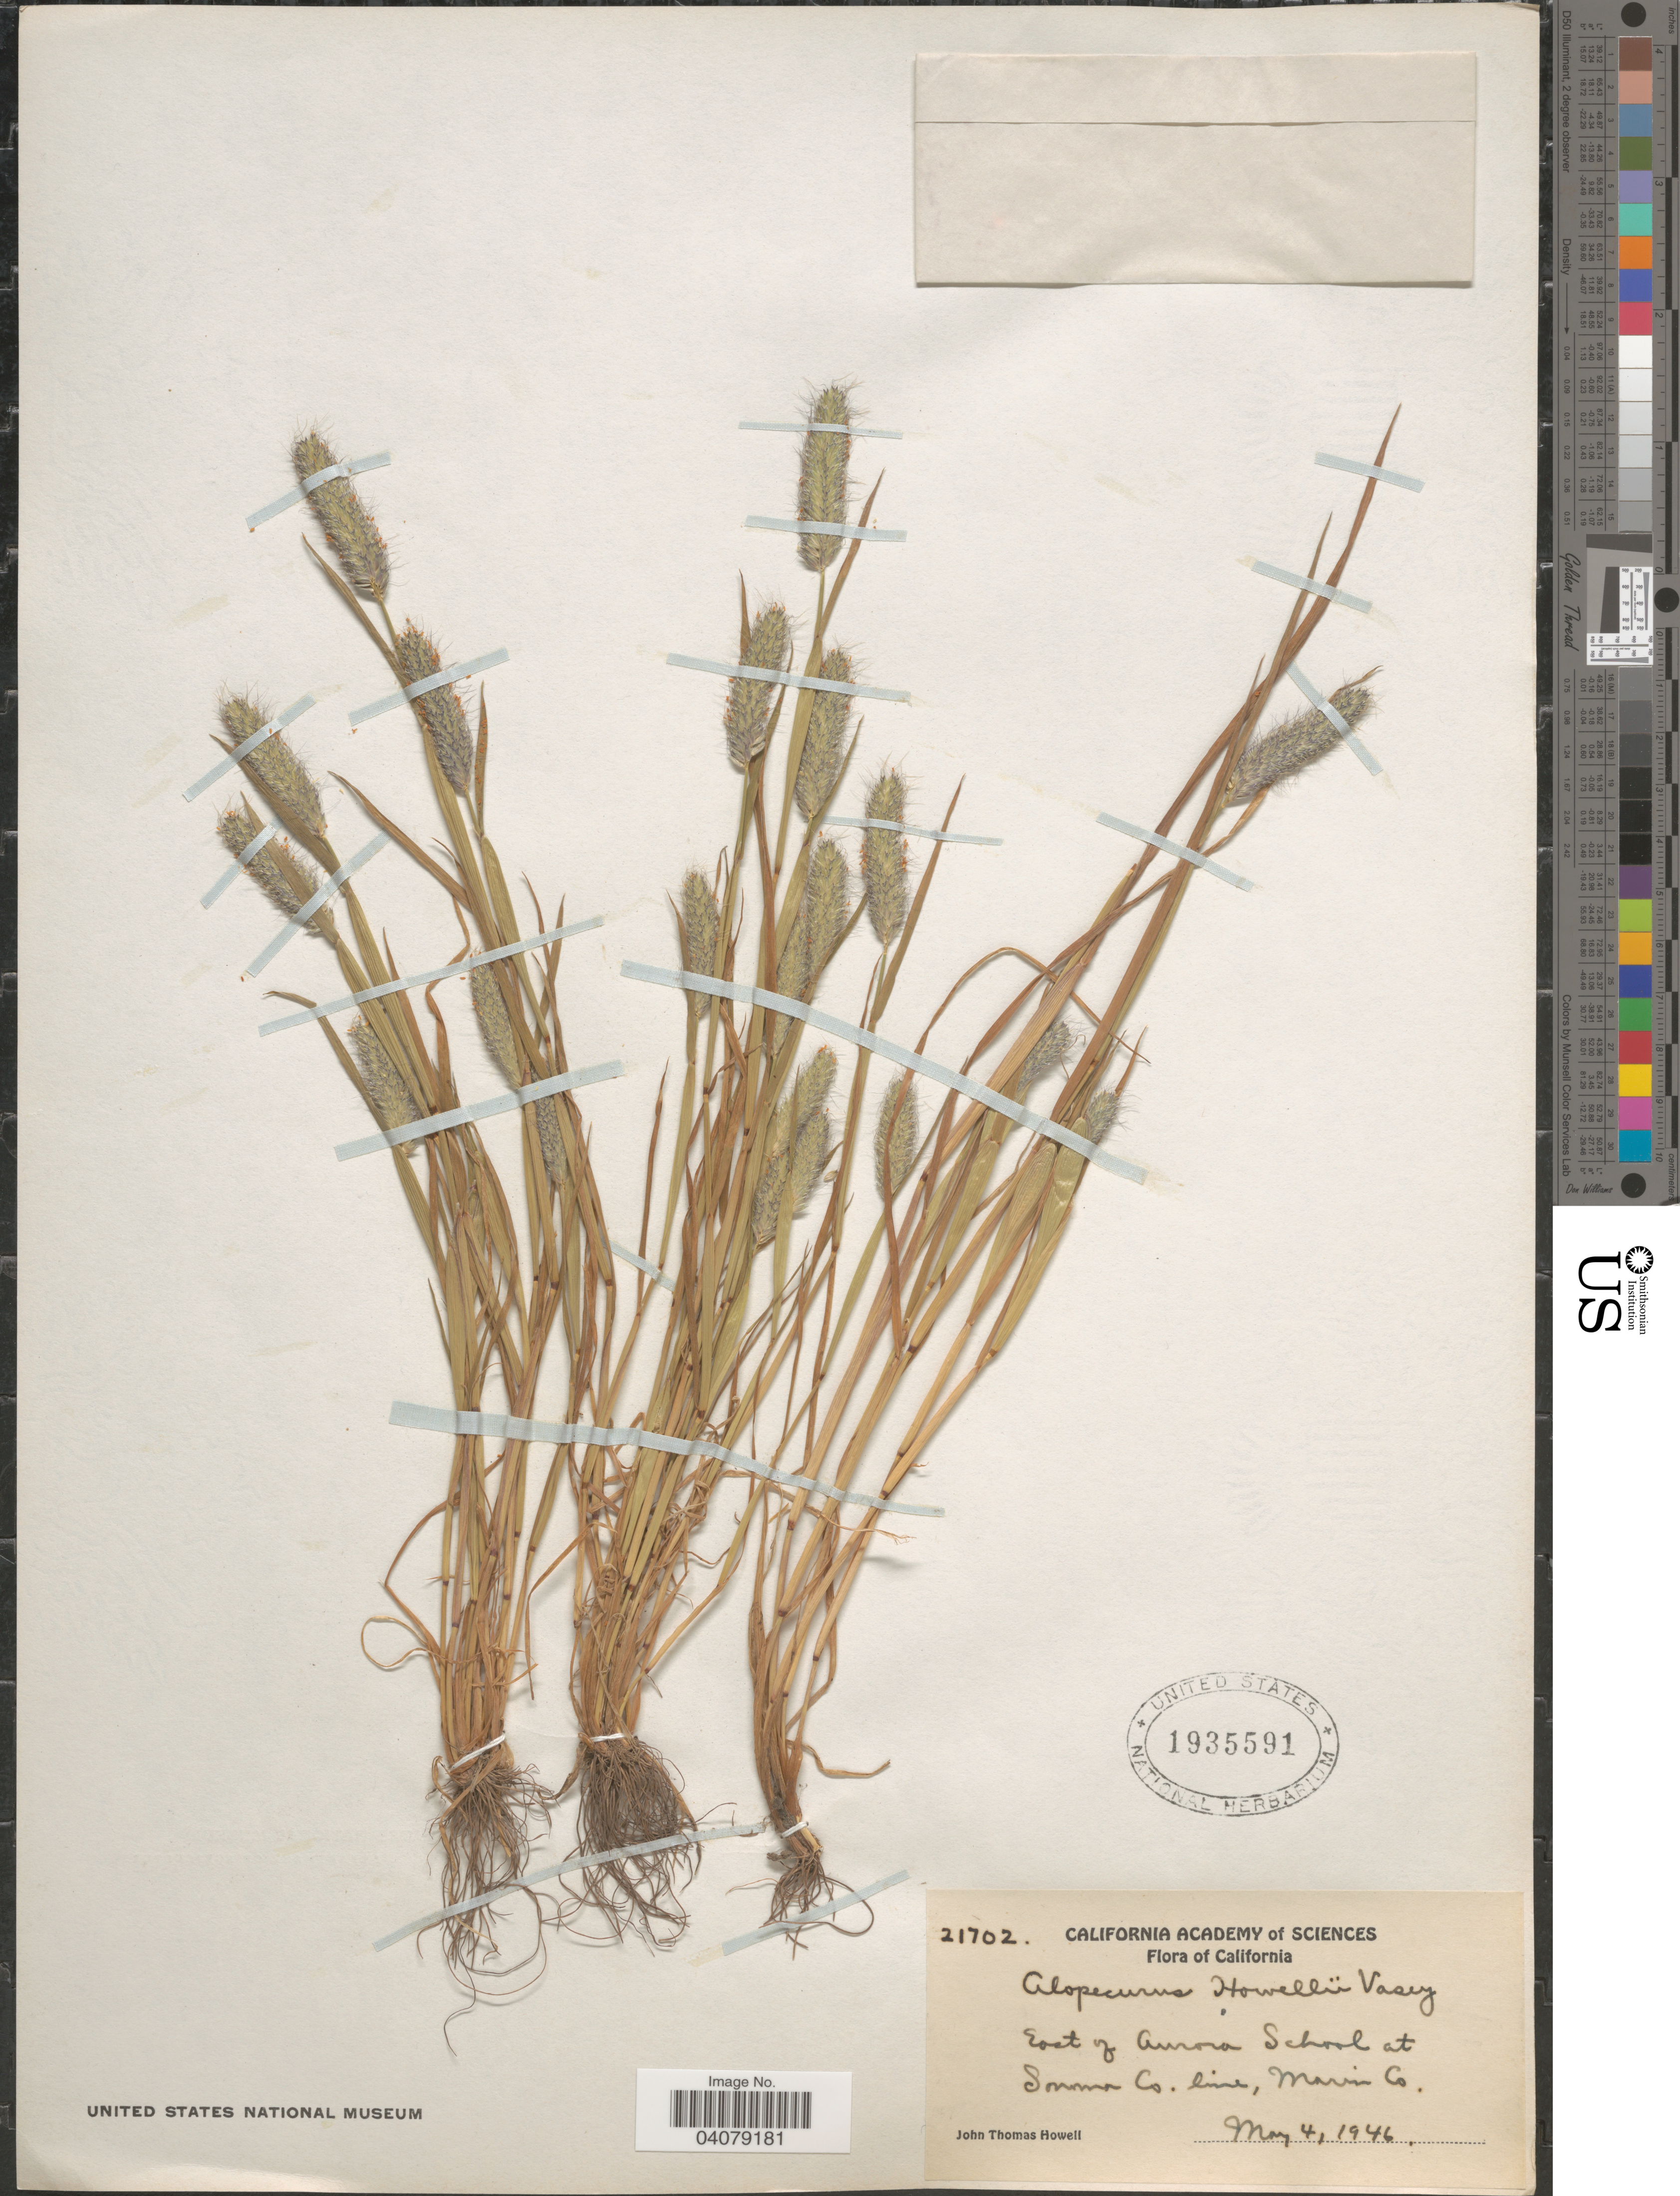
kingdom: Plantae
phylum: Tracheophyta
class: Liliopsida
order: Poales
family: Poaceae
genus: Alopecurus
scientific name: Alopecurus saccatus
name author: Vasey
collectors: J. T. Howell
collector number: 21702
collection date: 1946-05-04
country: United States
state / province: California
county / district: Sonoma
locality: East of Aurora School at Sonoma Co. line, Marvin Co.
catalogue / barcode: US 1935591